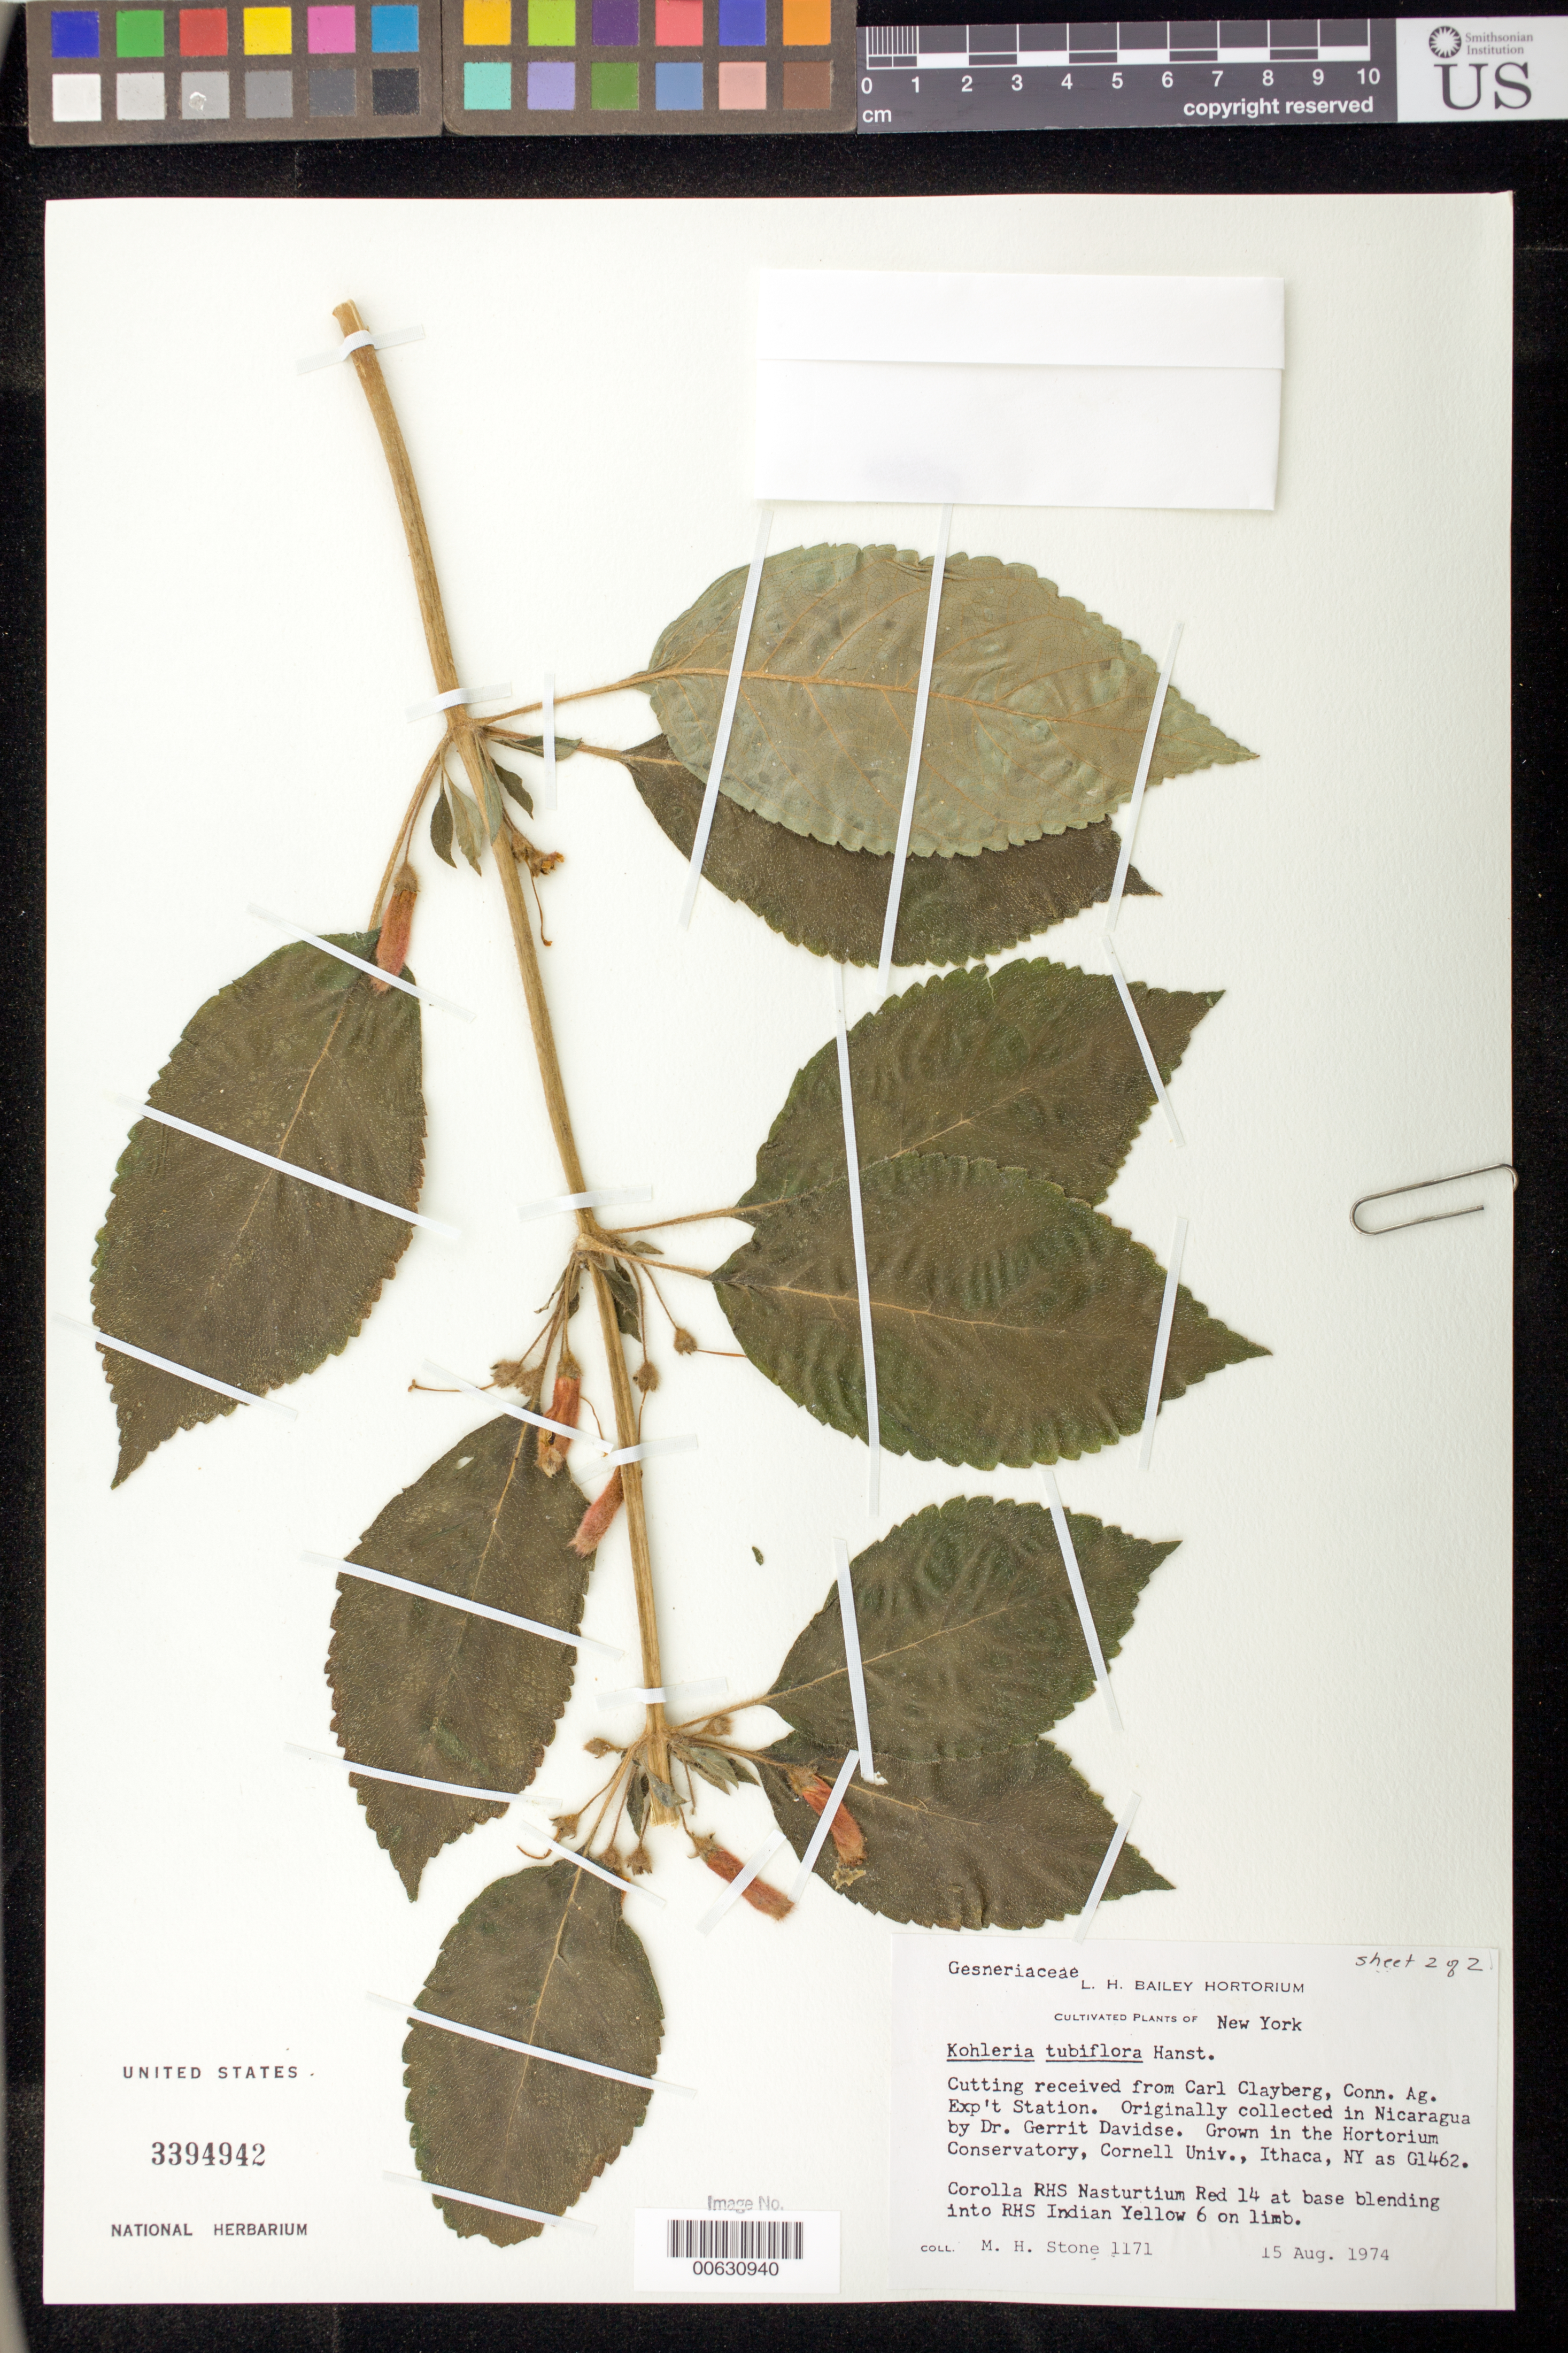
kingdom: Plantae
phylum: Tracheophyta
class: Magnoliopsida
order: Lamiales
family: Gesneriaceae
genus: Kohleria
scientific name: Kohleria tubiflora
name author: (Cav.) Hanst.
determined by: Skog, Laurence E.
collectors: M. Stone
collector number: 1171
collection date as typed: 15 Aug 1974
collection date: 1974-08-15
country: Nicaragua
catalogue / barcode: US 3394942